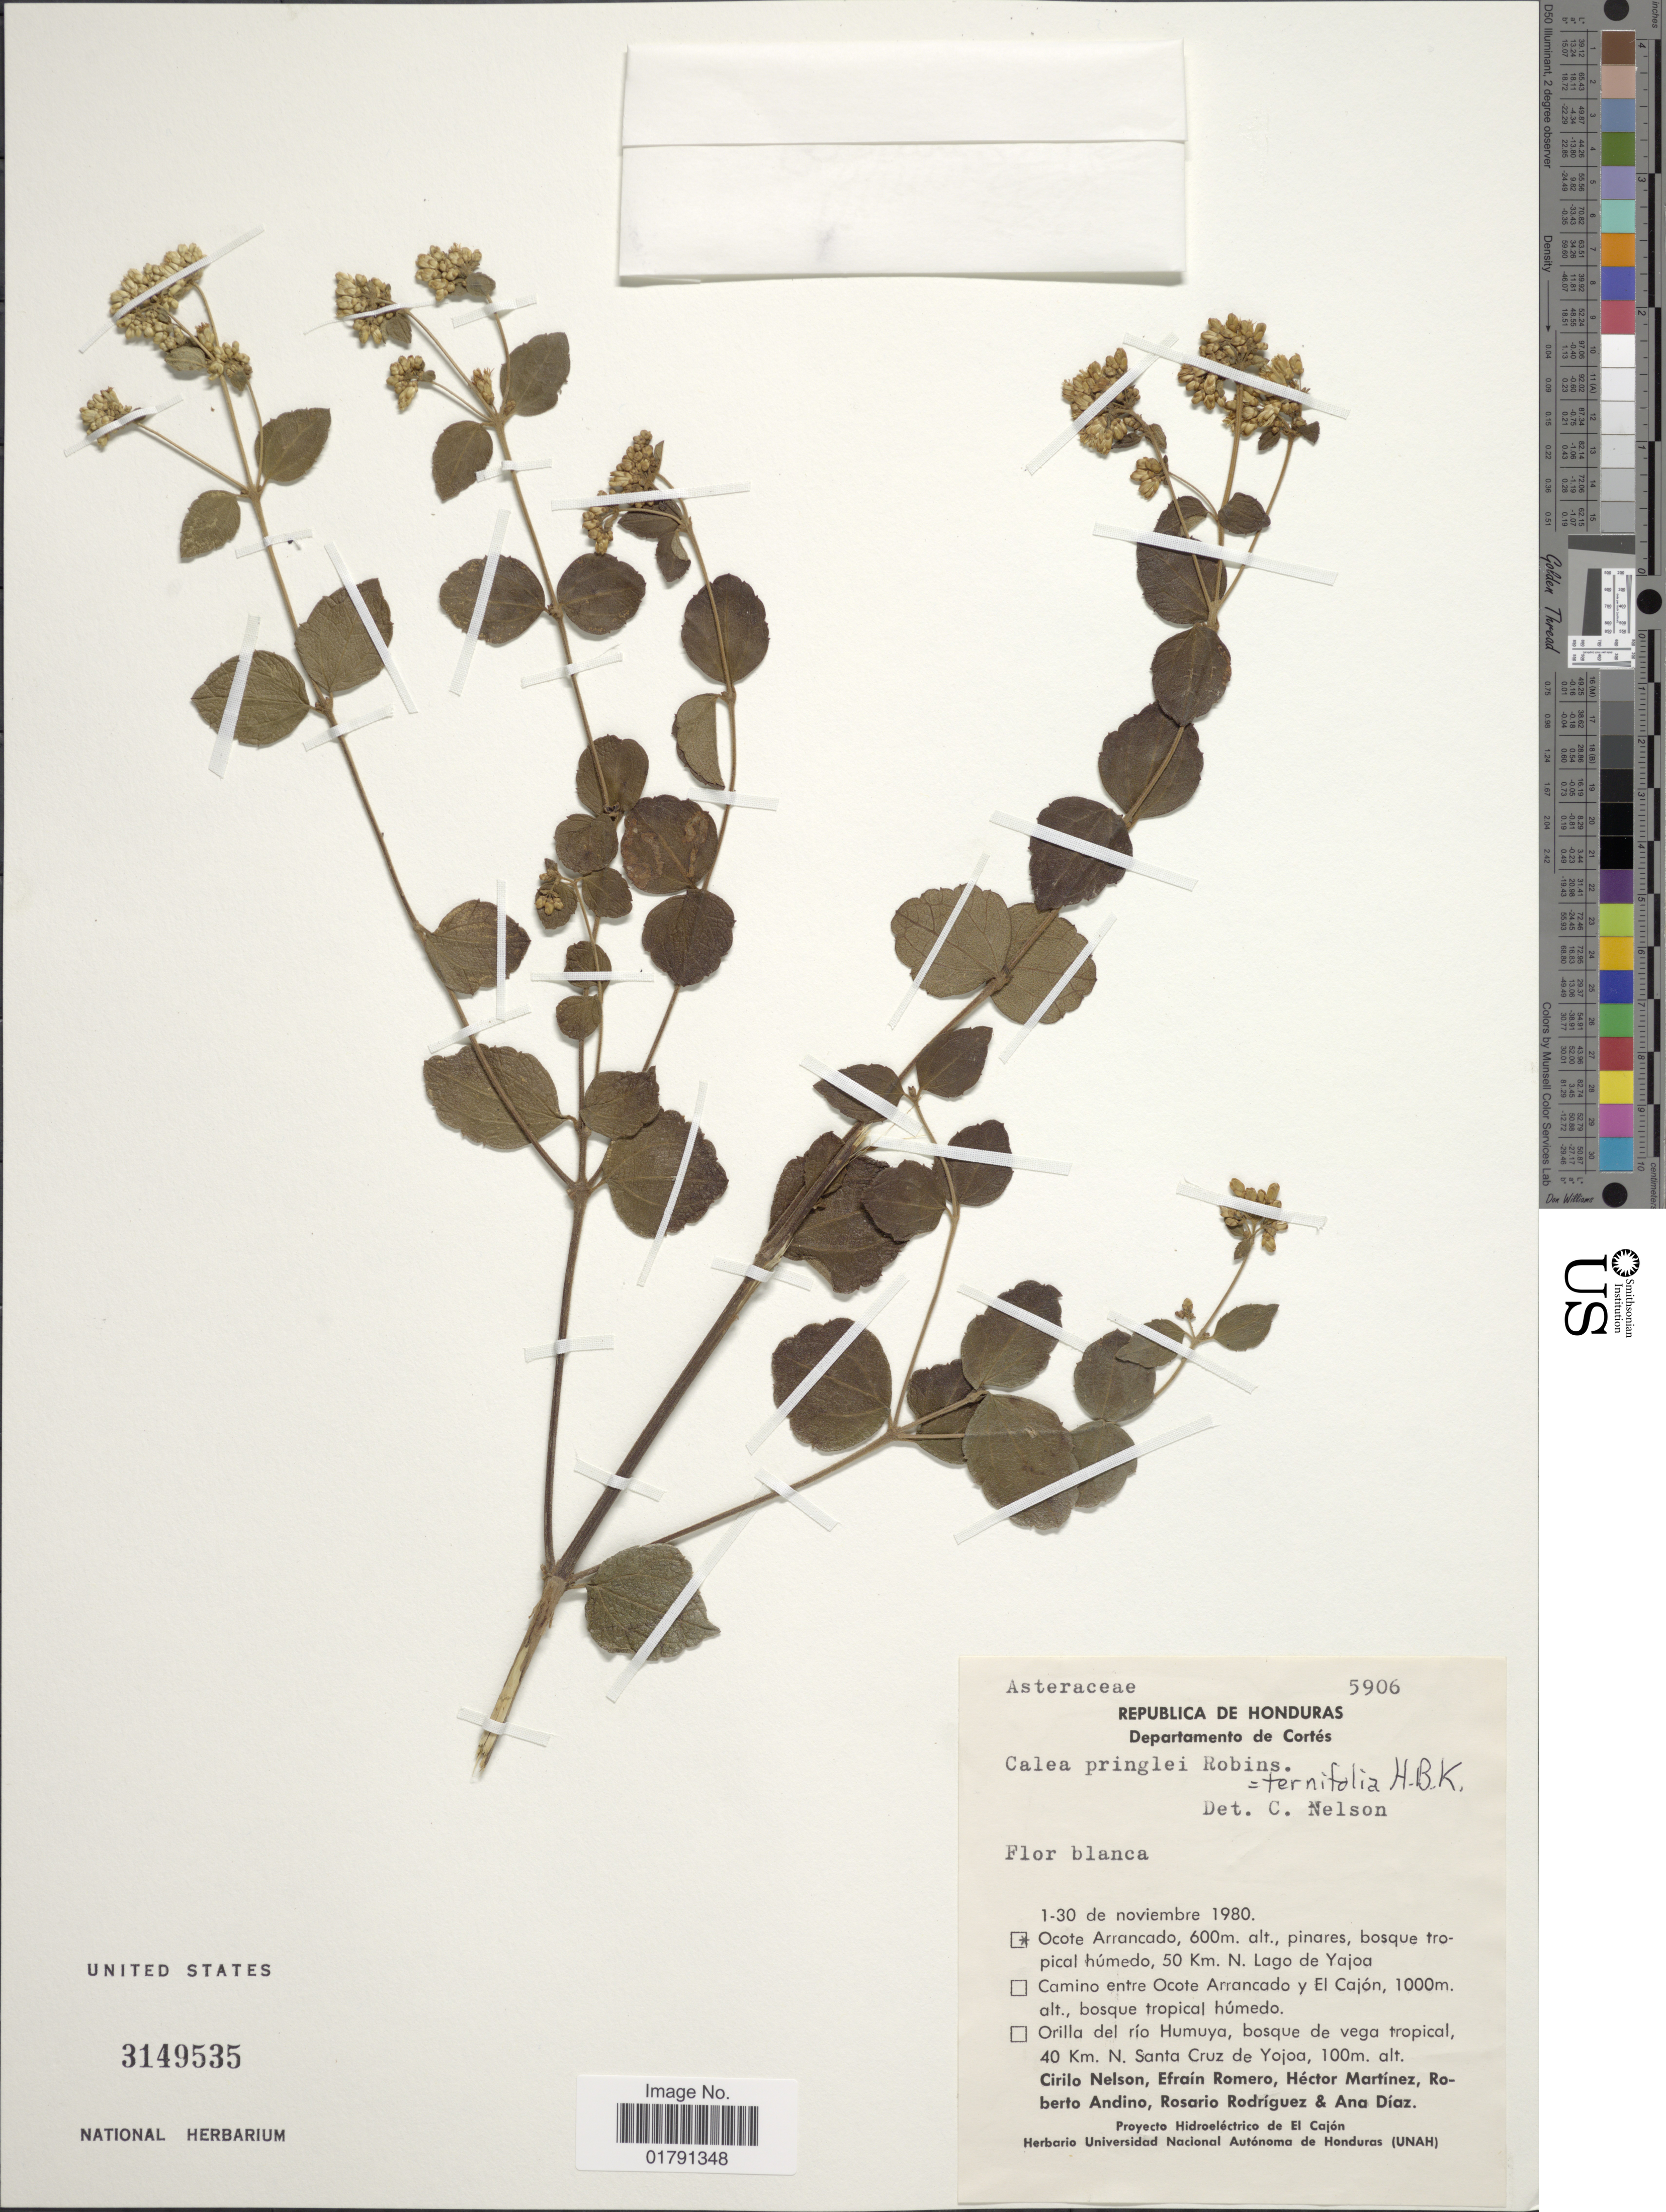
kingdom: Plantae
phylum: Tracheophyta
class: Magnoliopsida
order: Asterales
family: Asteraceae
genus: Calea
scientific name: Calea ternifolia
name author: Kunth in Humb. et al.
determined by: Bueno, Vinicius Resende, (ICN), Universidade Federal do Rio Grande do Sul (BRAZIL)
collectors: C. H. Nelson, E. Romero, H. Martínez, R. Andino & et al.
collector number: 5906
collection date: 1980-11-01/1980-11-30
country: Honduras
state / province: Cortés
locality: Republica de Honduras, Ocote Arrancado, 50 km N Lago de Yajoa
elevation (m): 600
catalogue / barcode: US 3149535